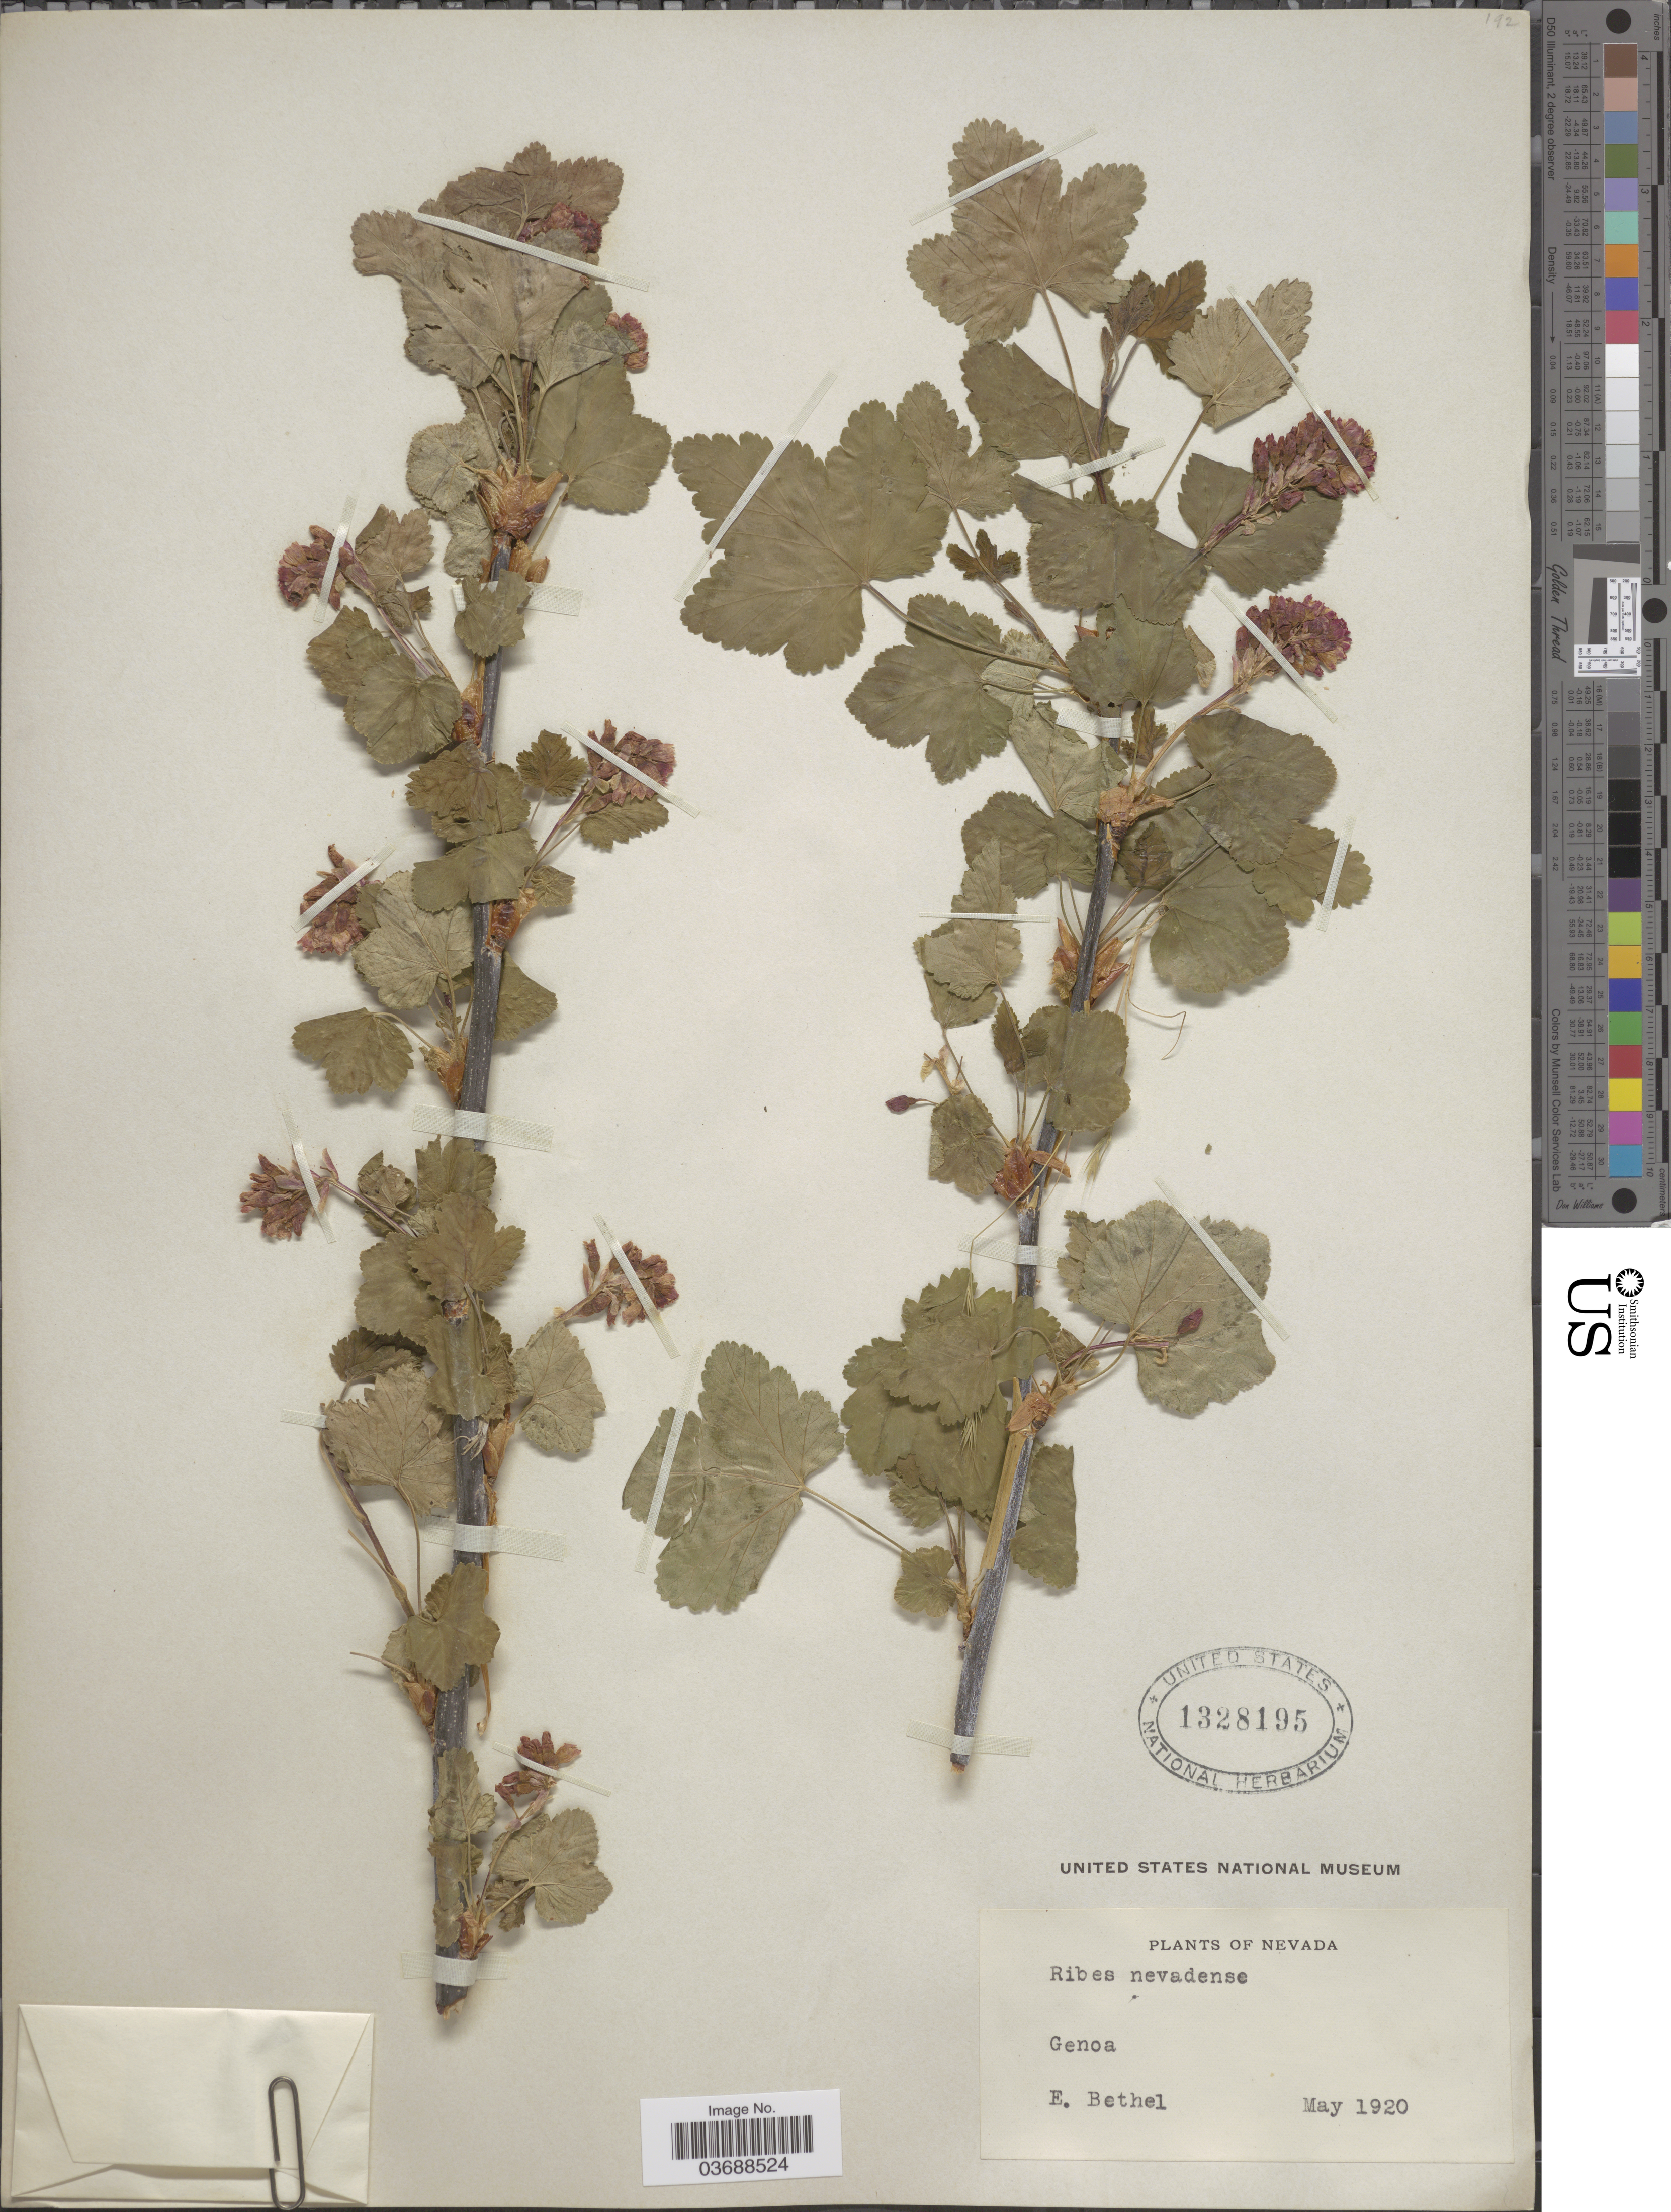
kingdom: Plantae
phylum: Tracheophyta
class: Magnoliopsida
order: Saxifragales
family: Grossulariaceae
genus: Ribes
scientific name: Ribes nevadense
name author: Kellogg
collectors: E. Bethel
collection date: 1920-05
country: United States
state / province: Nevada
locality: Genoa.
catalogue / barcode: US 1328195